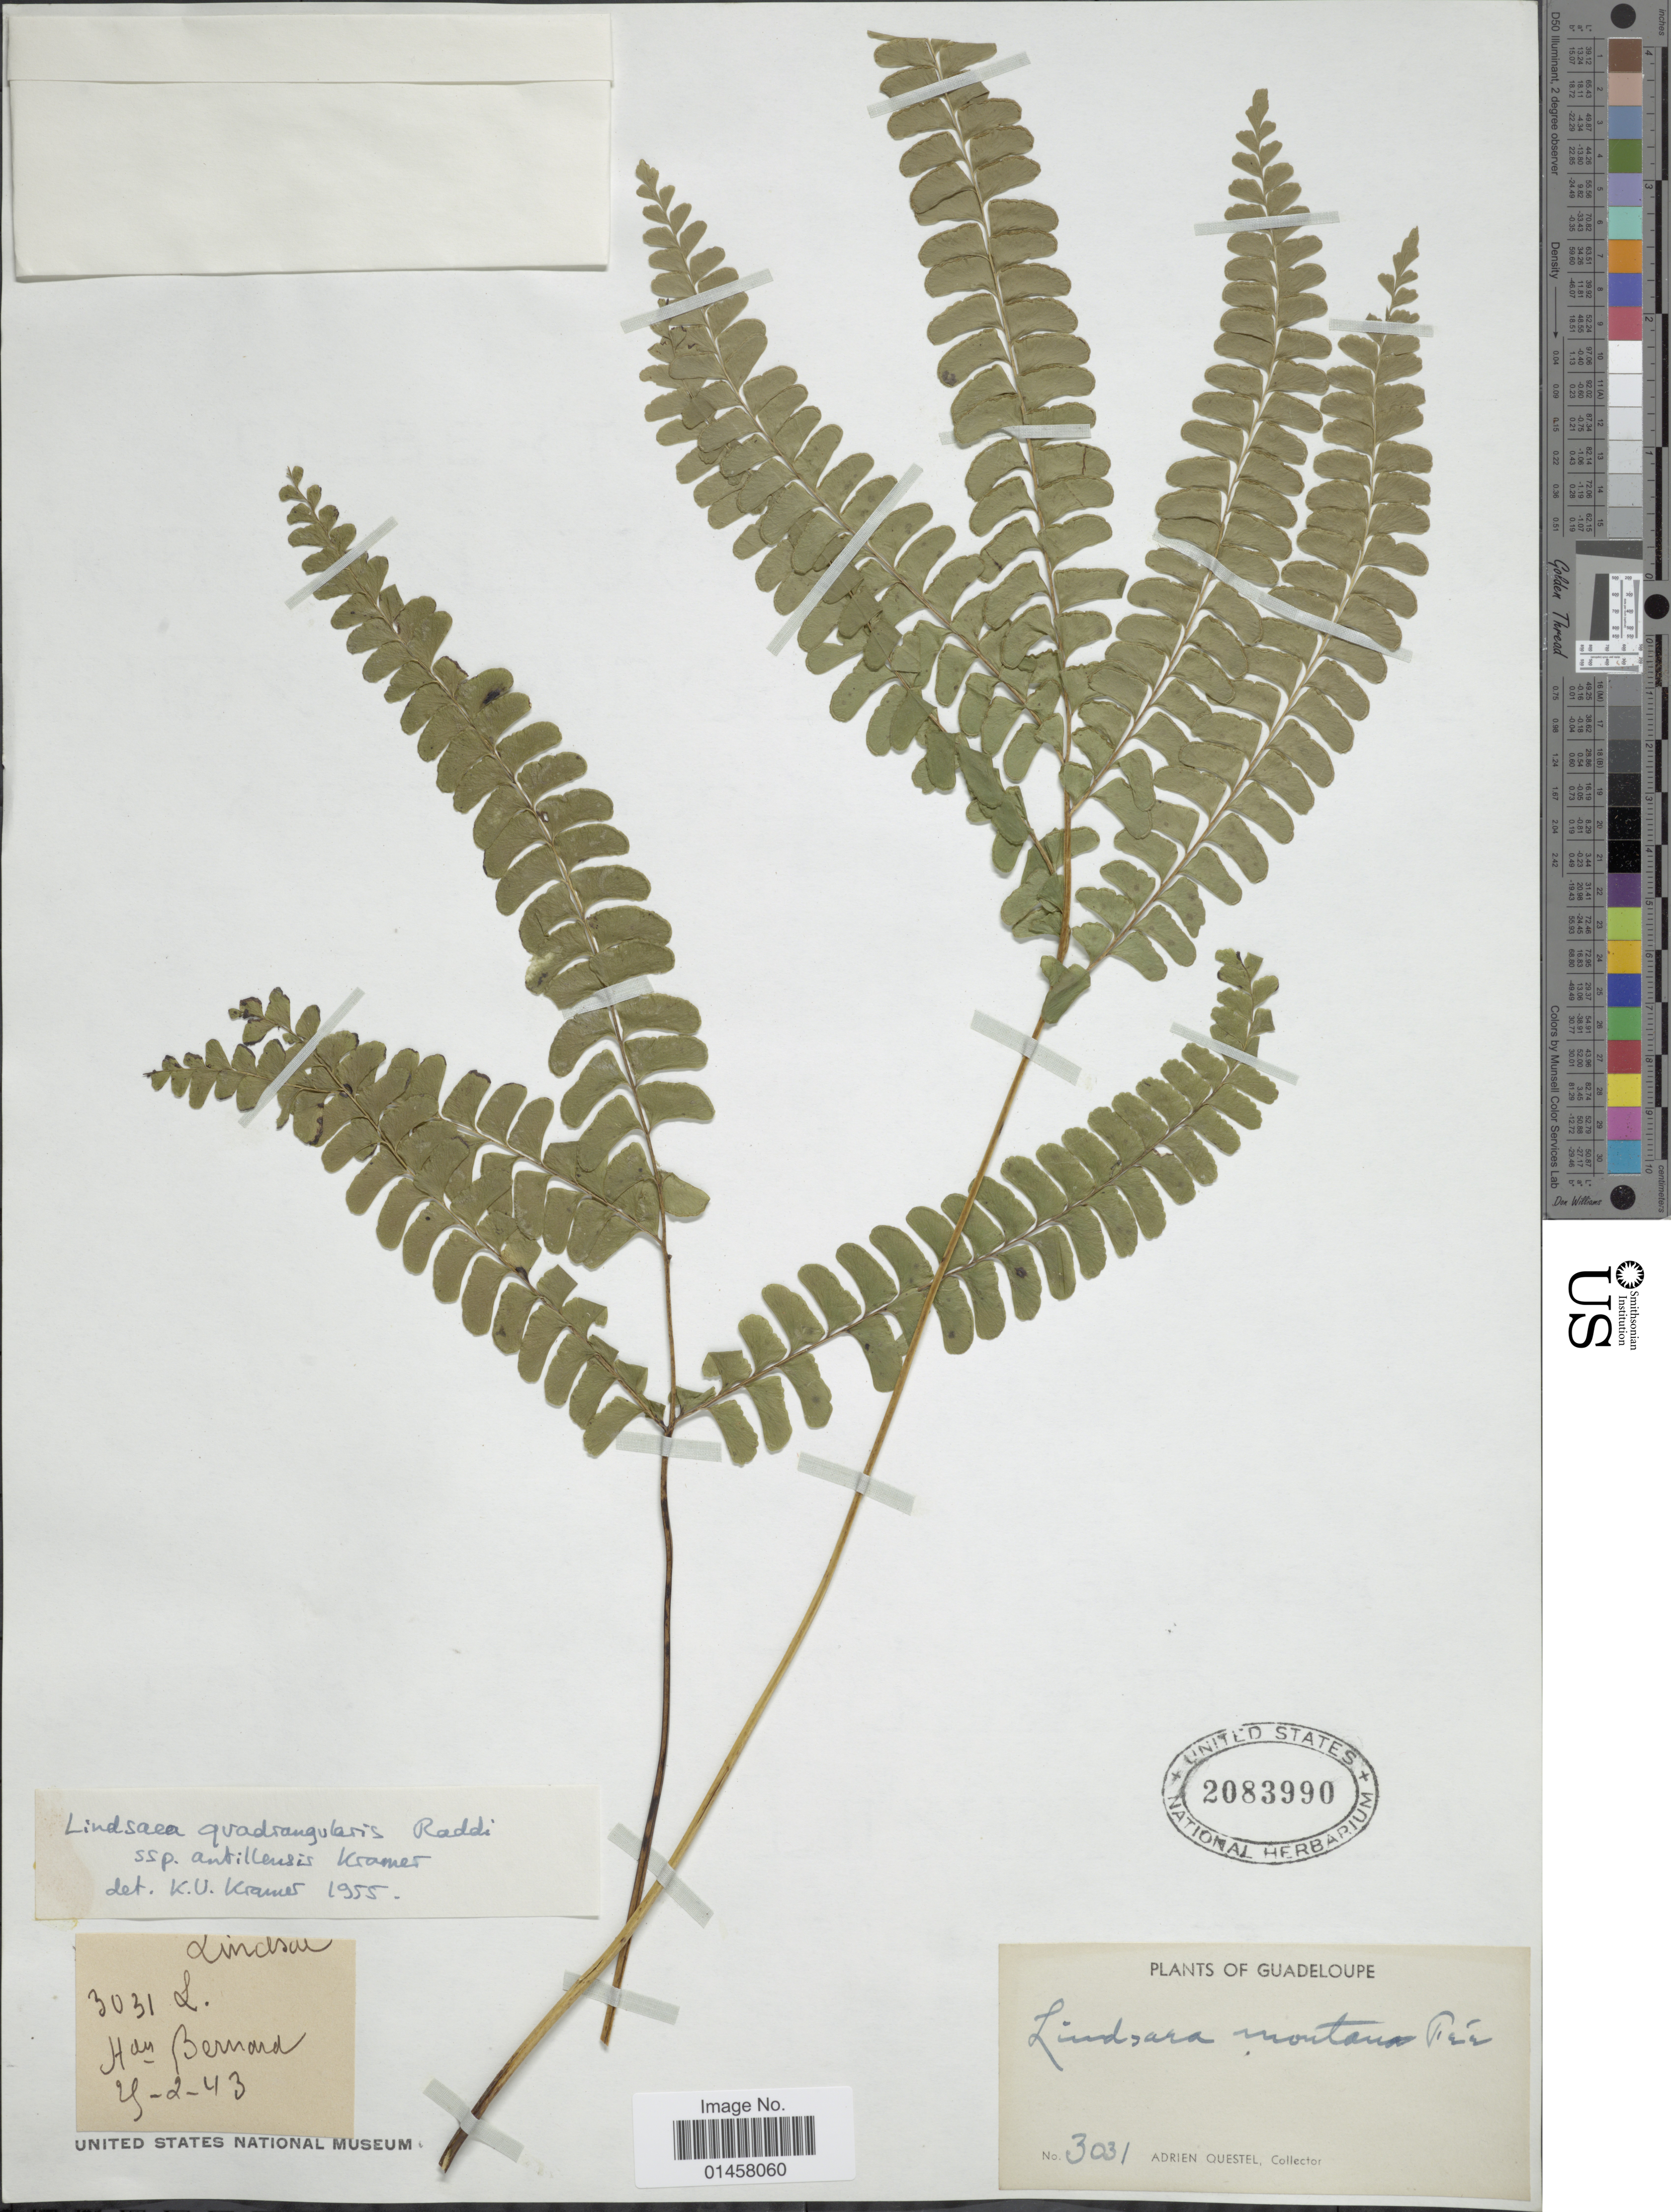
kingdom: Plantae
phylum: Tracheophyta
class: Polypodiopsida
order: Polypodiales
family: Lindsaeaceae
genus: Lindsaea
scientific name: Lindsaea quadrangularis subsp. antillensis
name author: K.U. Kramer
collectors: A. Questel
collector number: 3031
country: Guadeloupe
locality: Guadeloupe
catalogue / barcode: US 2083990